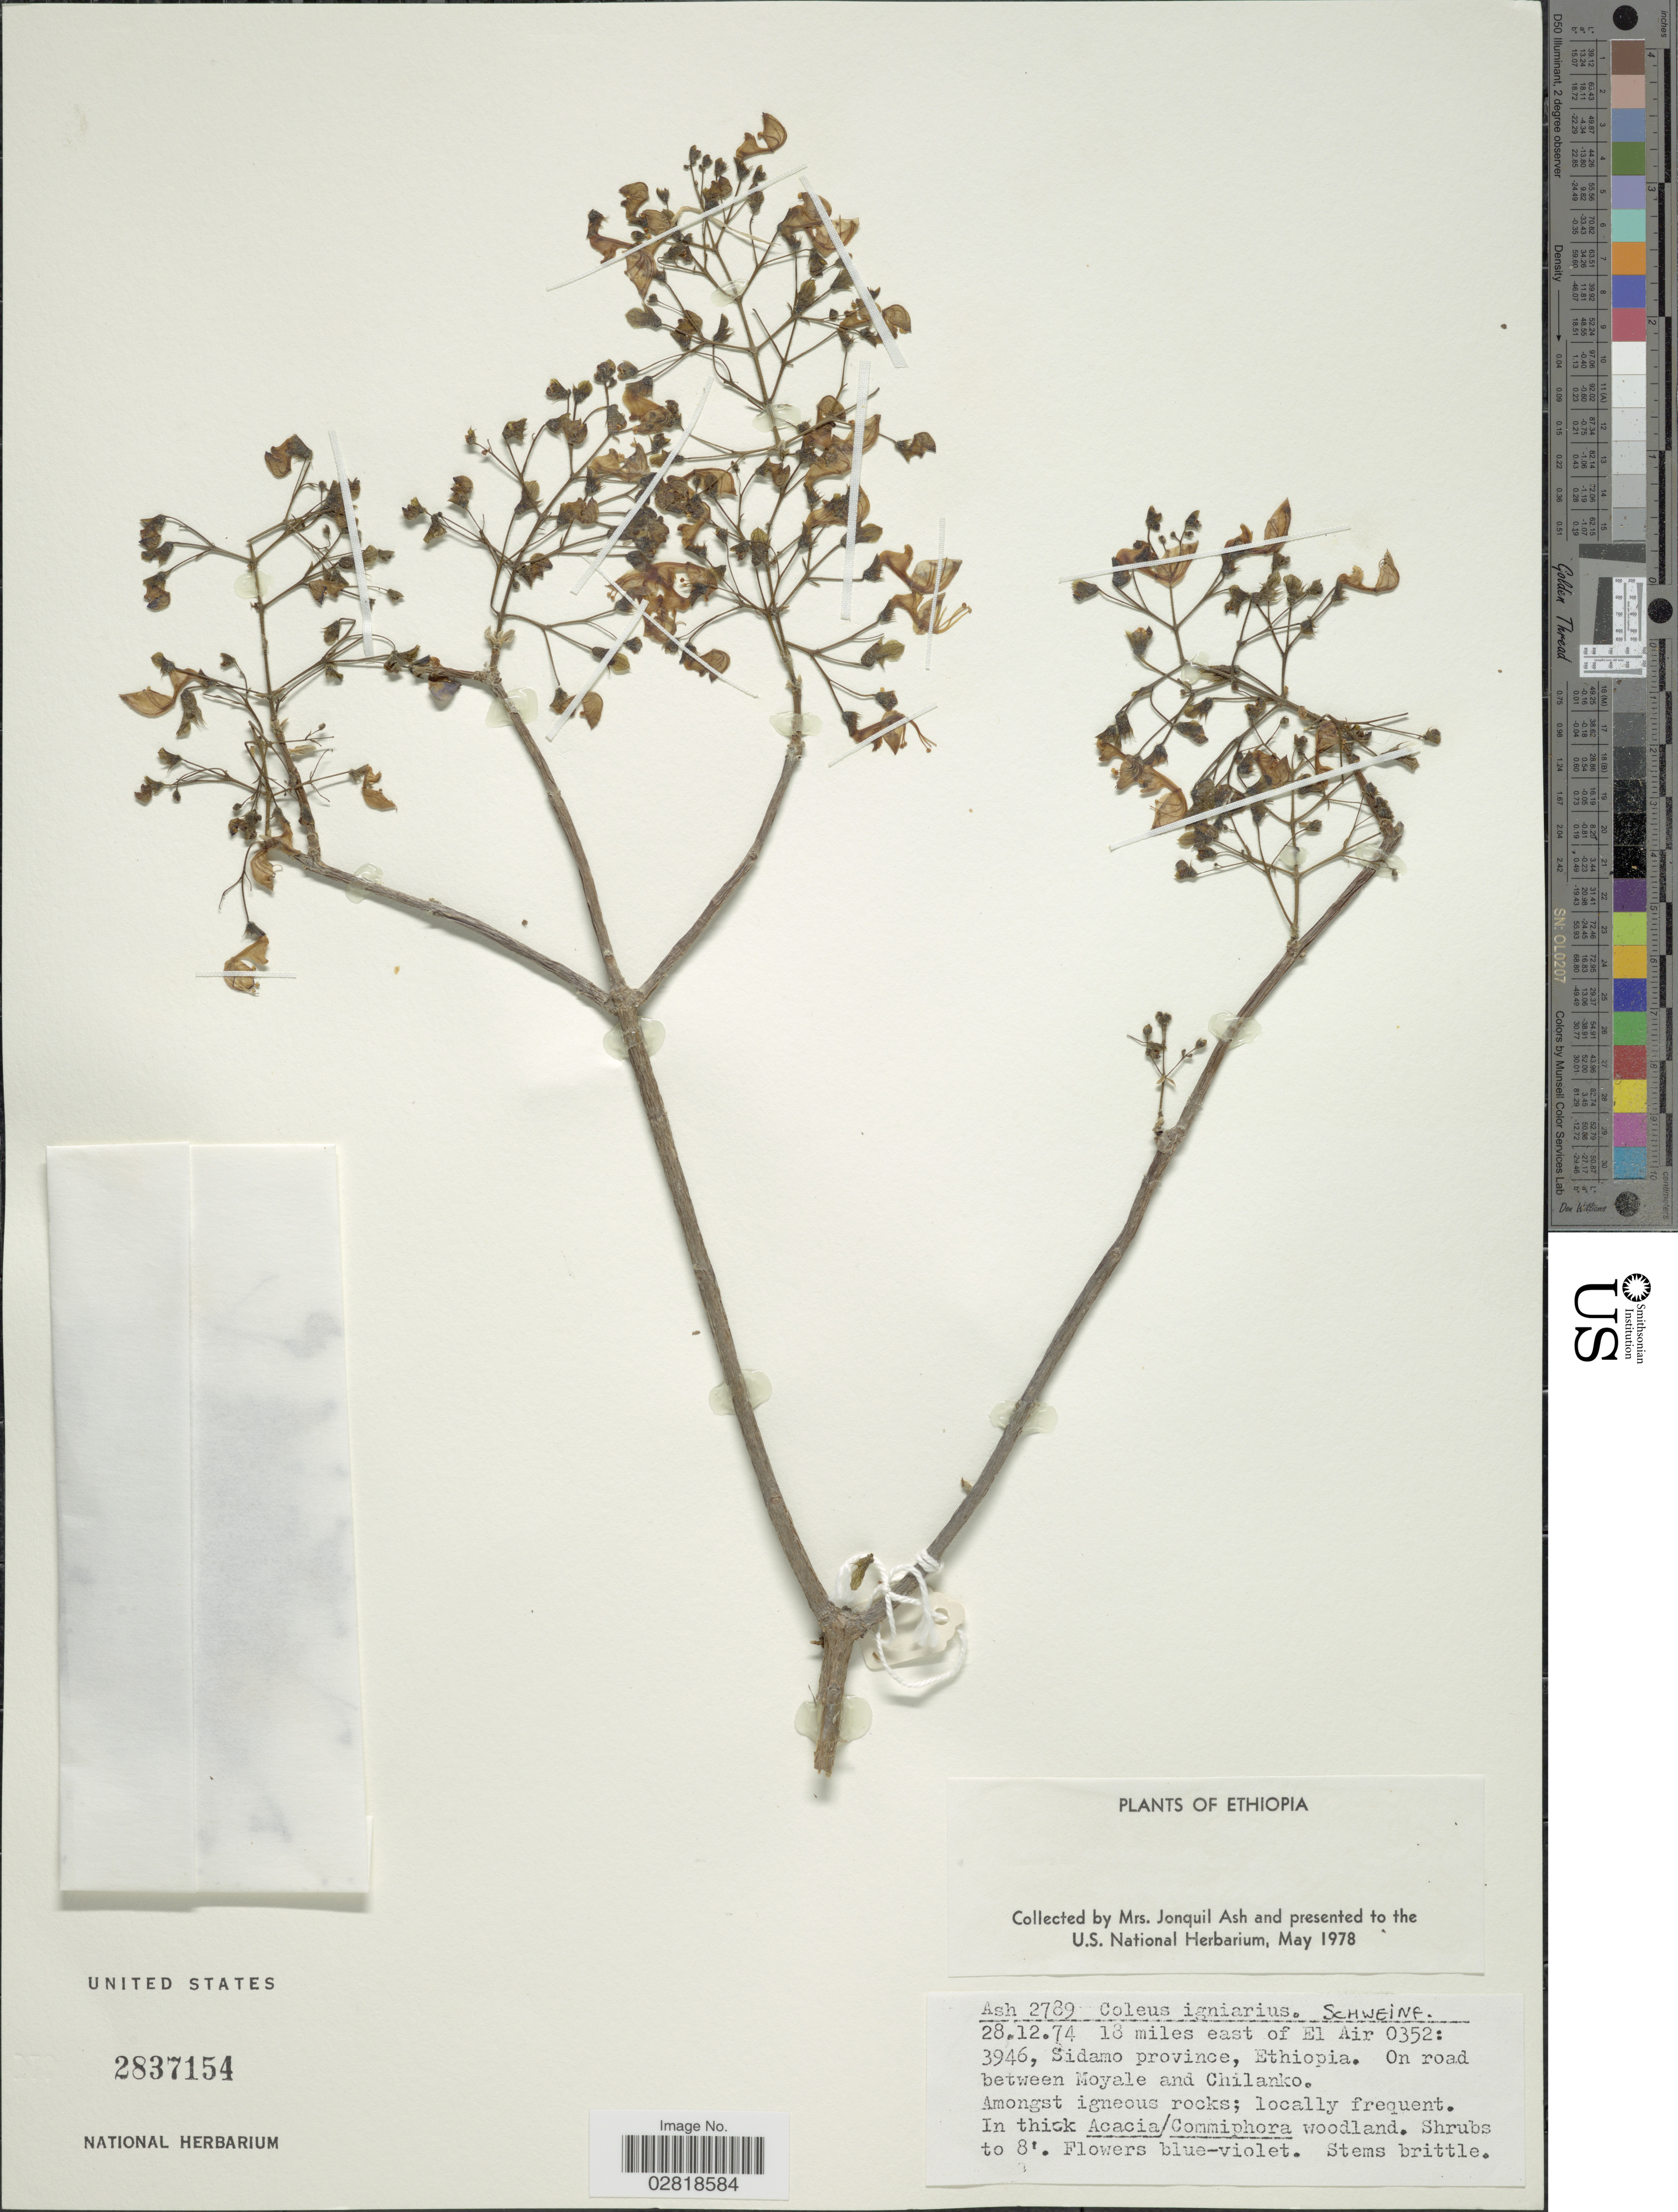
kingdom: Plantae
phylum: Tracheophyta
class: Magnoliopsida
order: Lamiales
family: Lamiaceae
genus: Plectranthus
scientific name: Plectranthus igniarius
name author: (Schweinf.) Agnew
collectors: J. Ash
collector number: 2789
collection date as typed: Transcribed d/m/y: 28/12/74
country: Ethiopia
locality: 18 miles east of El Air 0352:3946, Sidamo province. On road between Moyale and Chilanko.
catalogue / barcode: US 2837154